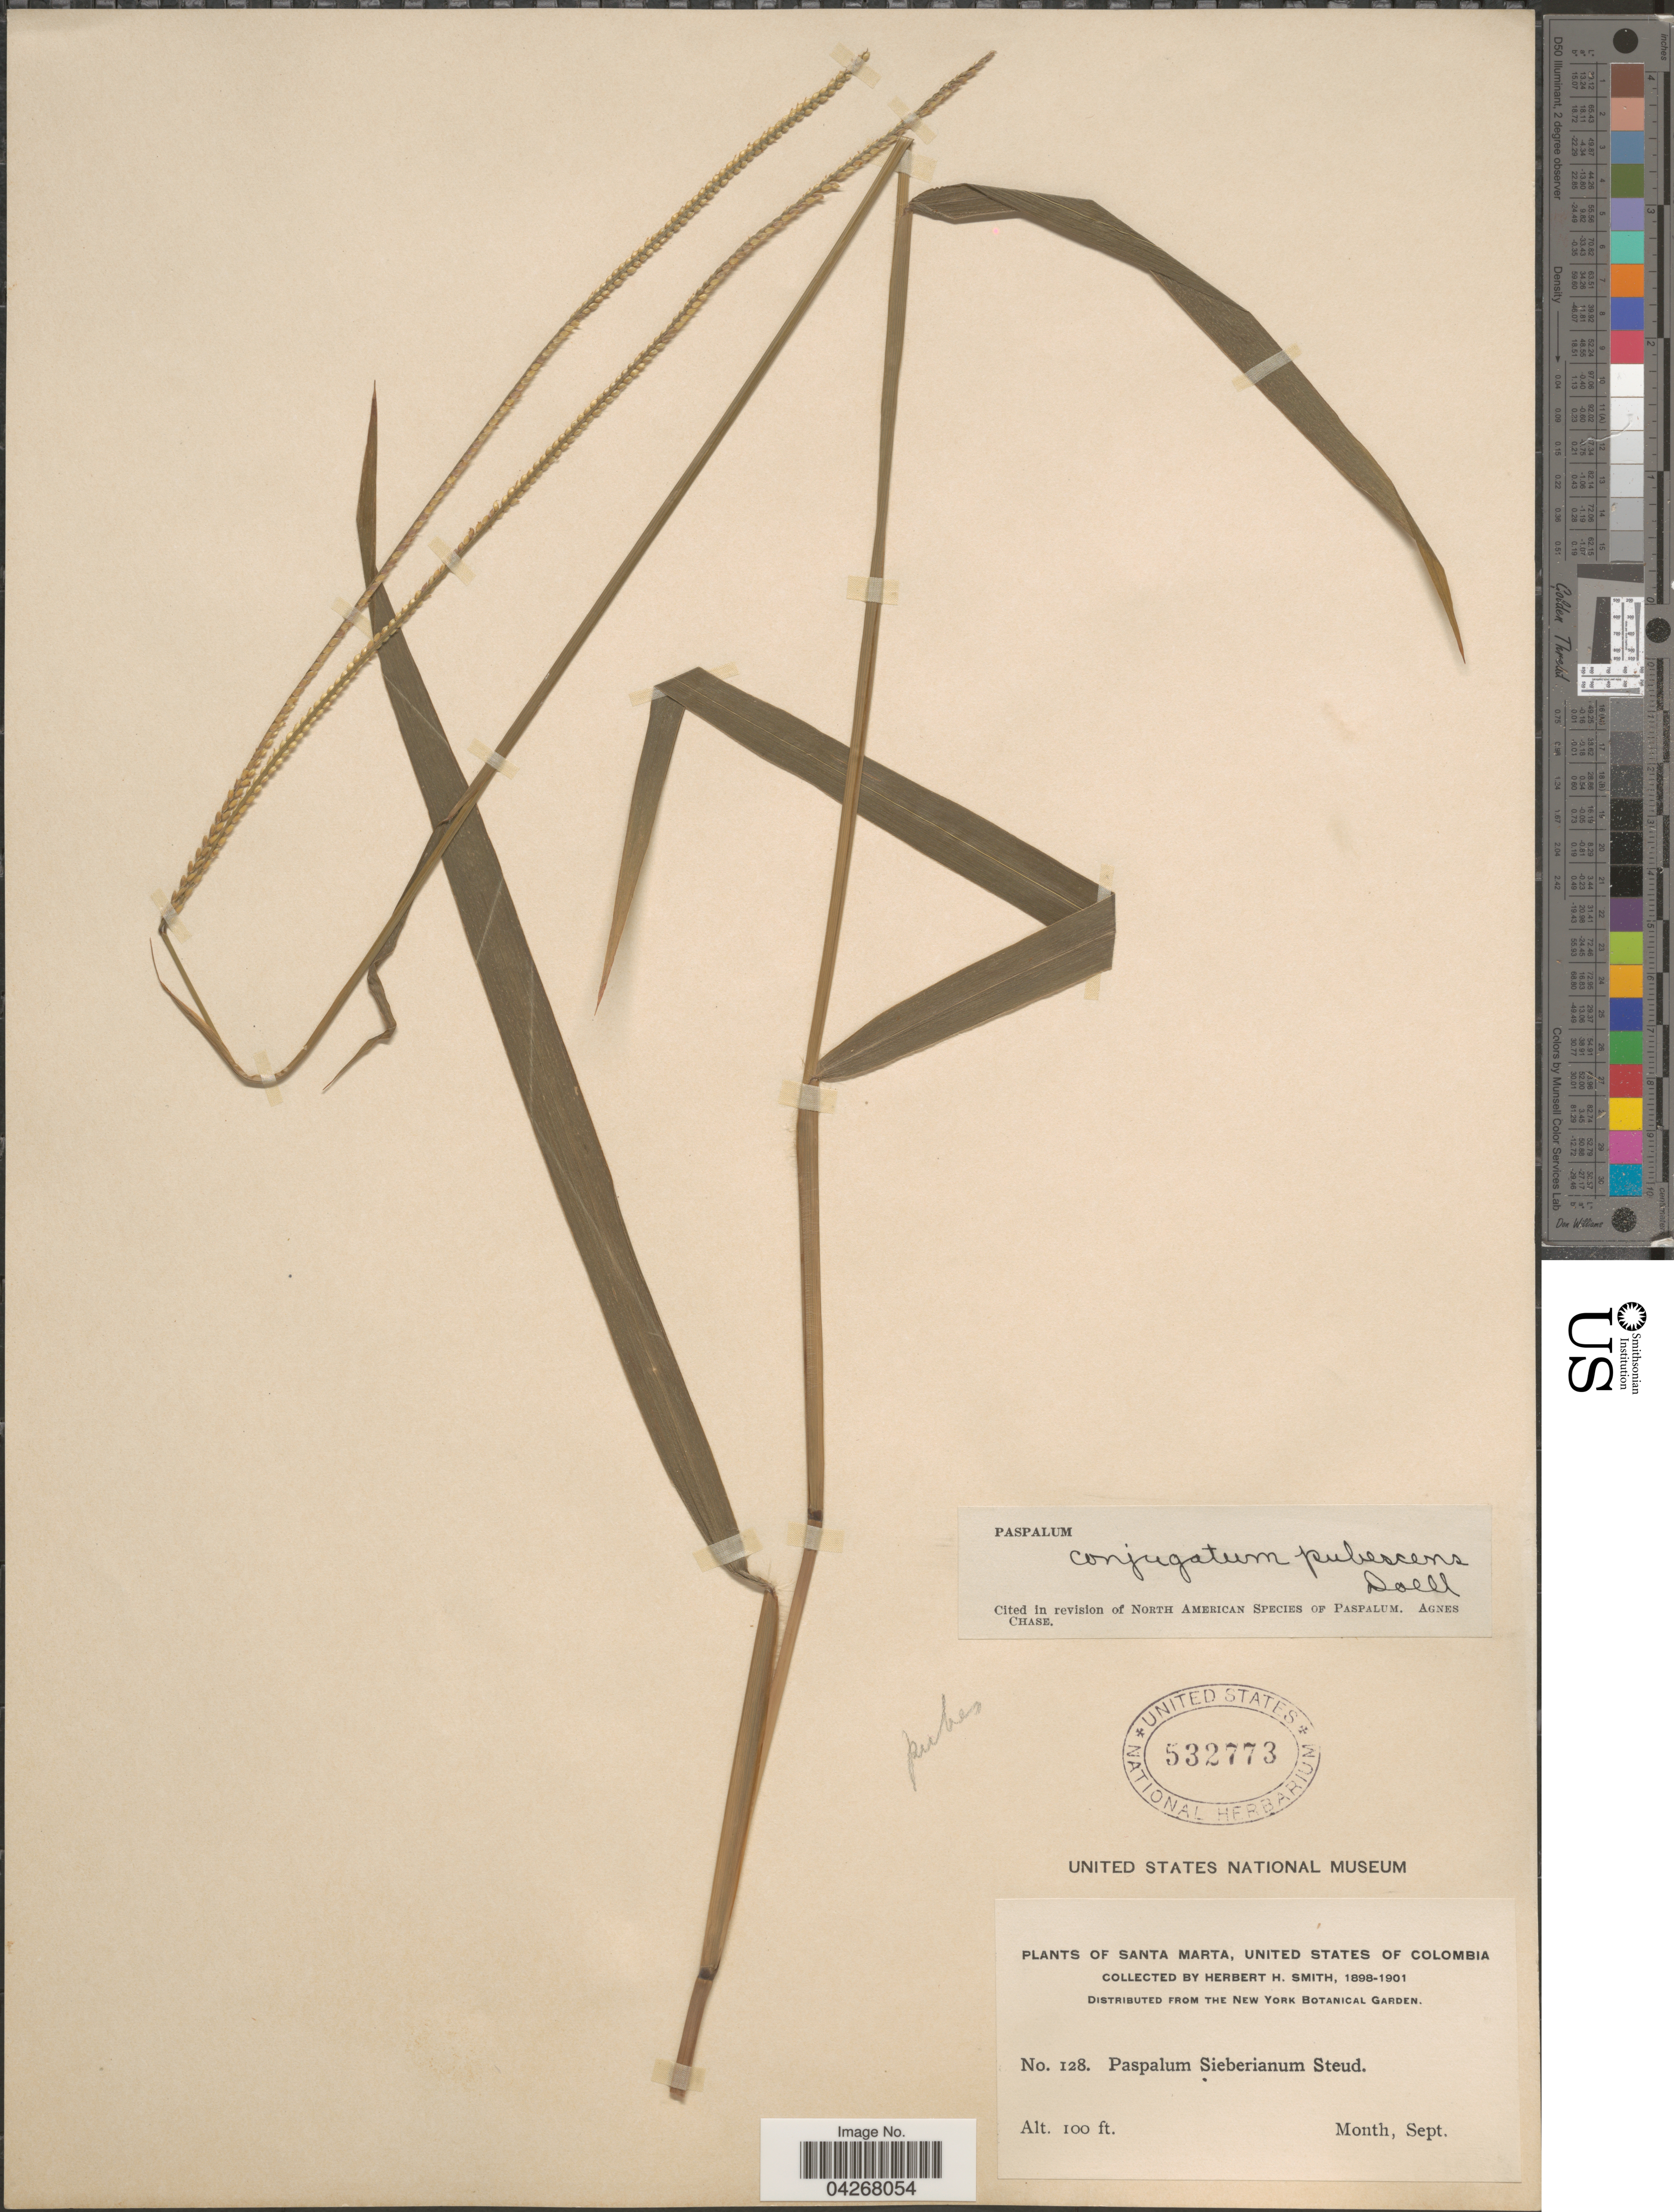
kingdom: Plantae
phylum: Tracheophyta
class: Liliopsida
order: Poales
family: Poaceae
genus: Paspalum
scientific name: Paspalum conjugatum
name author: P.J. Bergius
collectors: Herbert H. Smith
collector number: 128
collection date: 1898-09/1901-09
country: Colombia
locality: Santa Marta, United States of Colombia.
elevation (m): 30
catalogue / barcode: US 532773